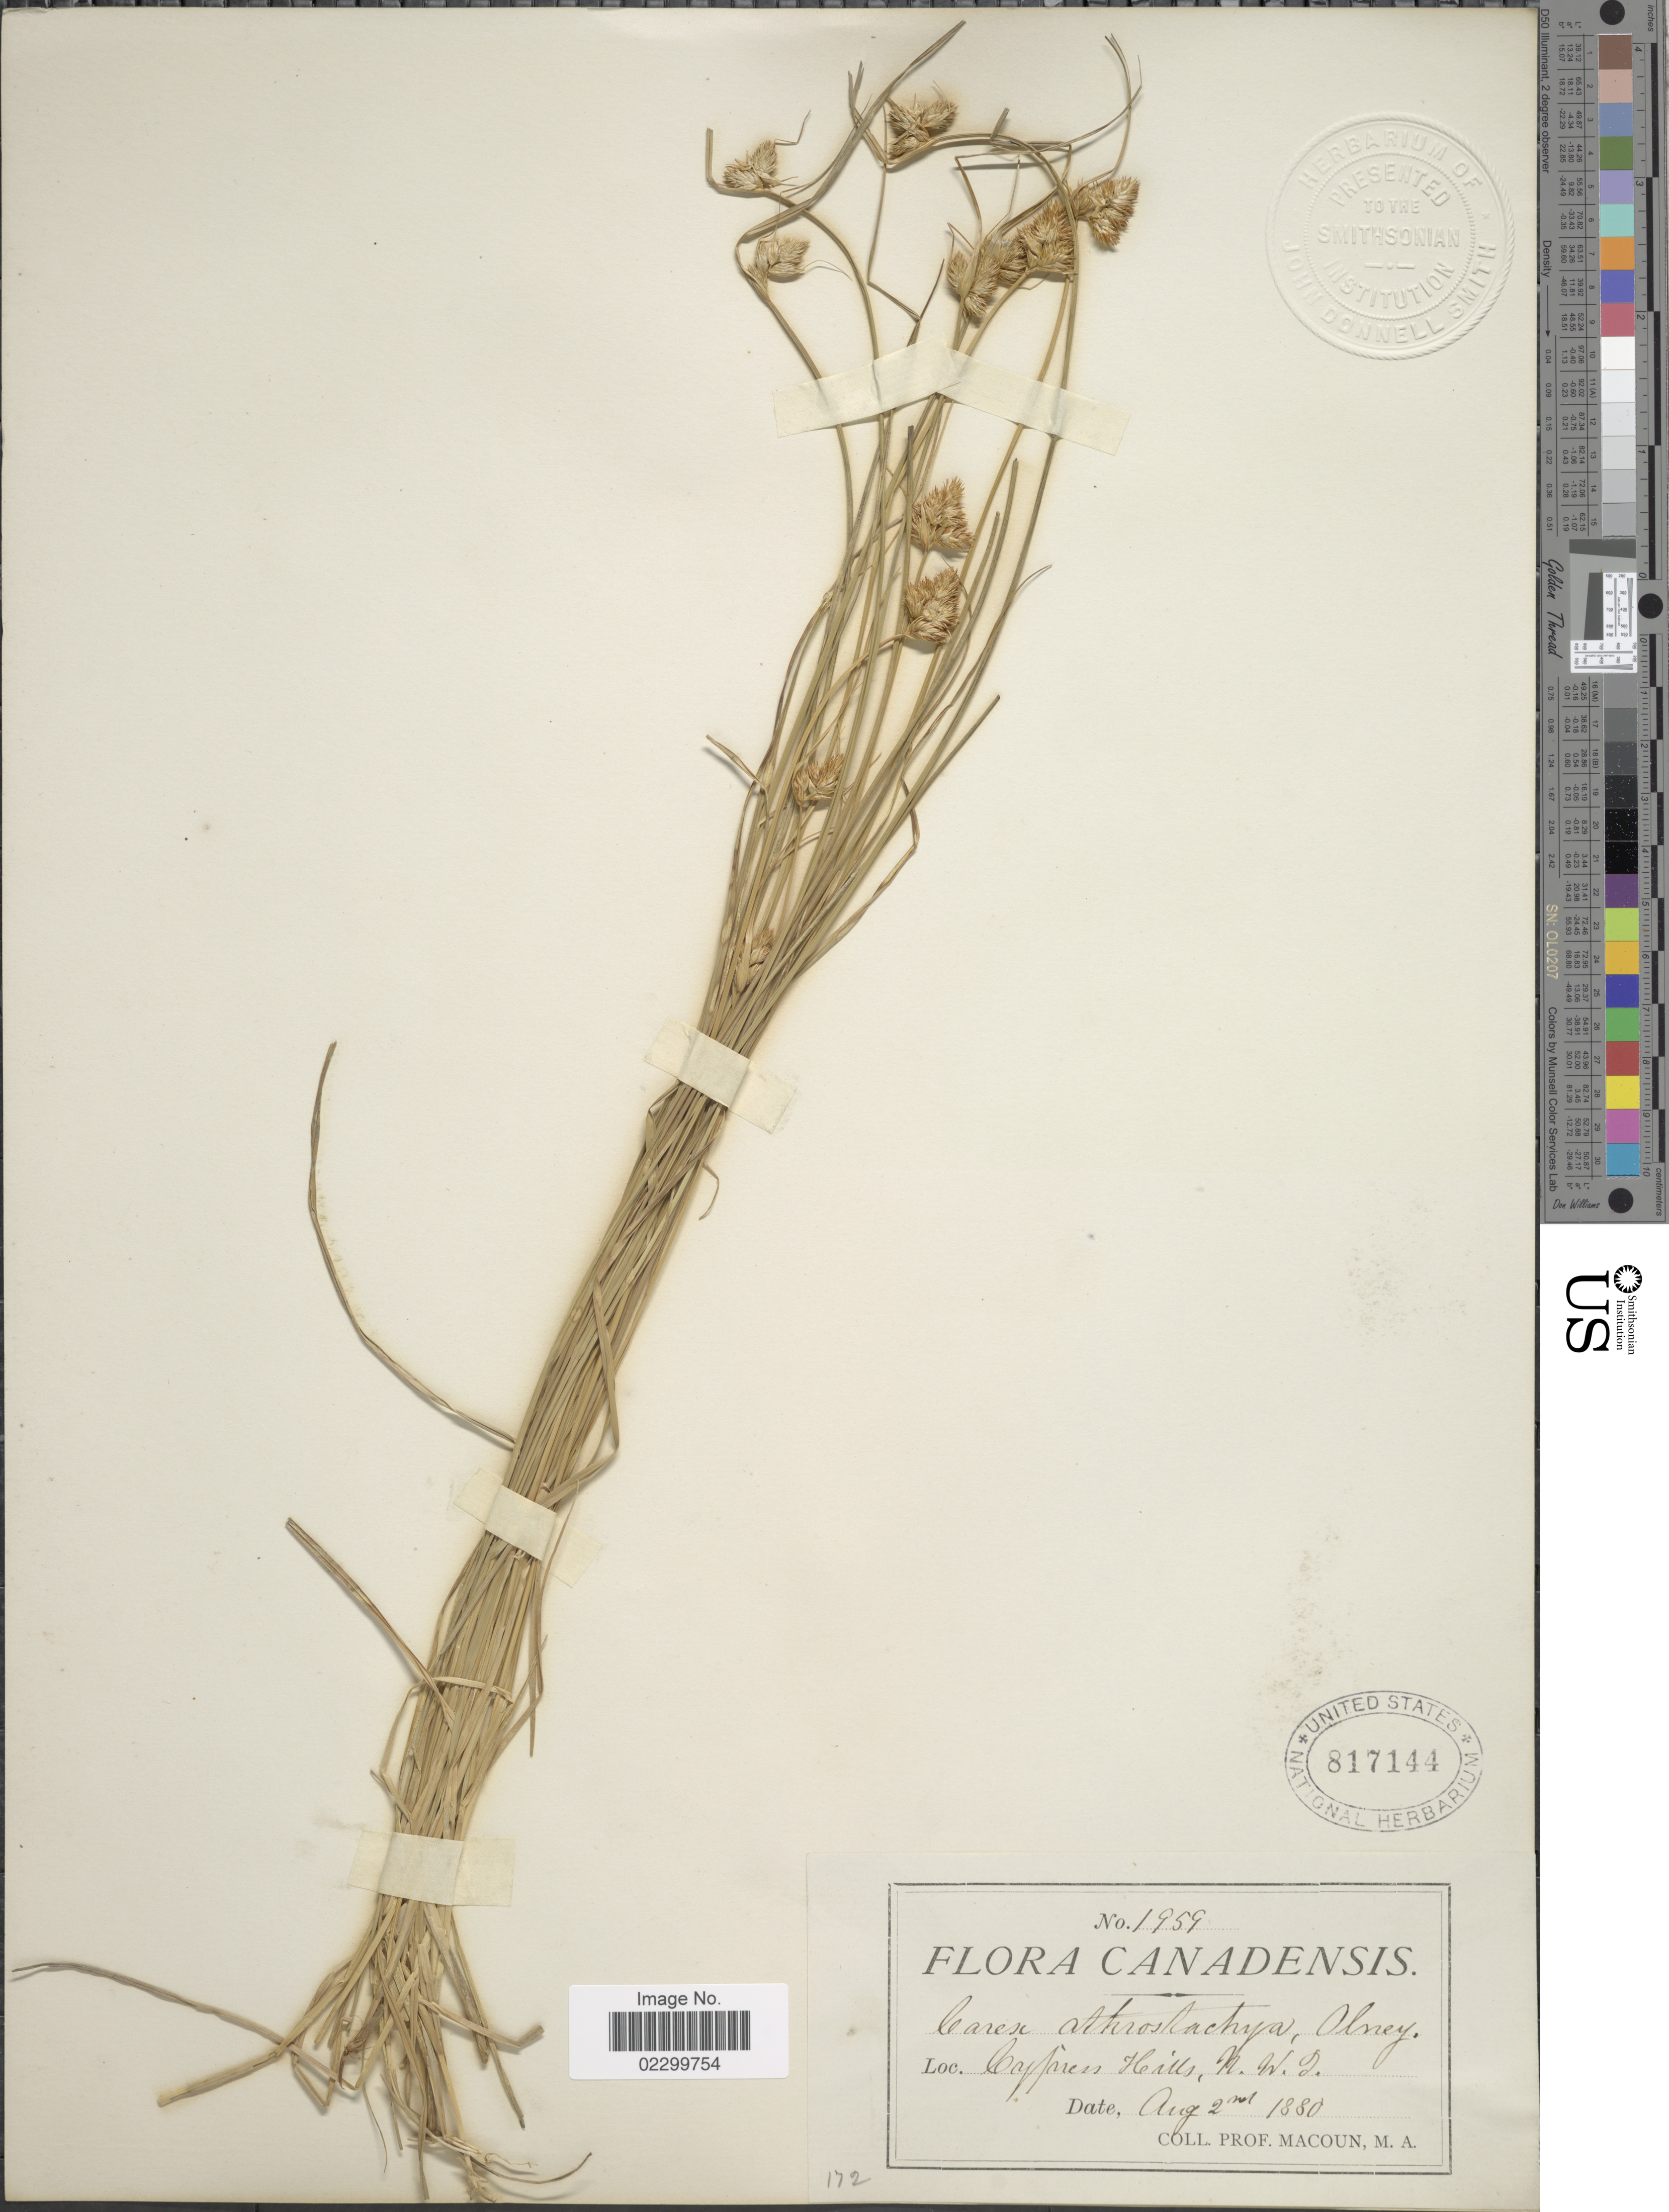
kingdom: Plantae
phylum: Tracheophyta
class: Liliopsida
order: Poales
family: Cyperaceae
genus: Carex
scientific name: Carex athrostachya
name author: Olney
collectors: M. Macoun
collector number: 1959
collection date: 1880-08-02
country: Canada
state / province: Saskatchewan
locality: N.W.S.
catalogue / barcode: US 817144